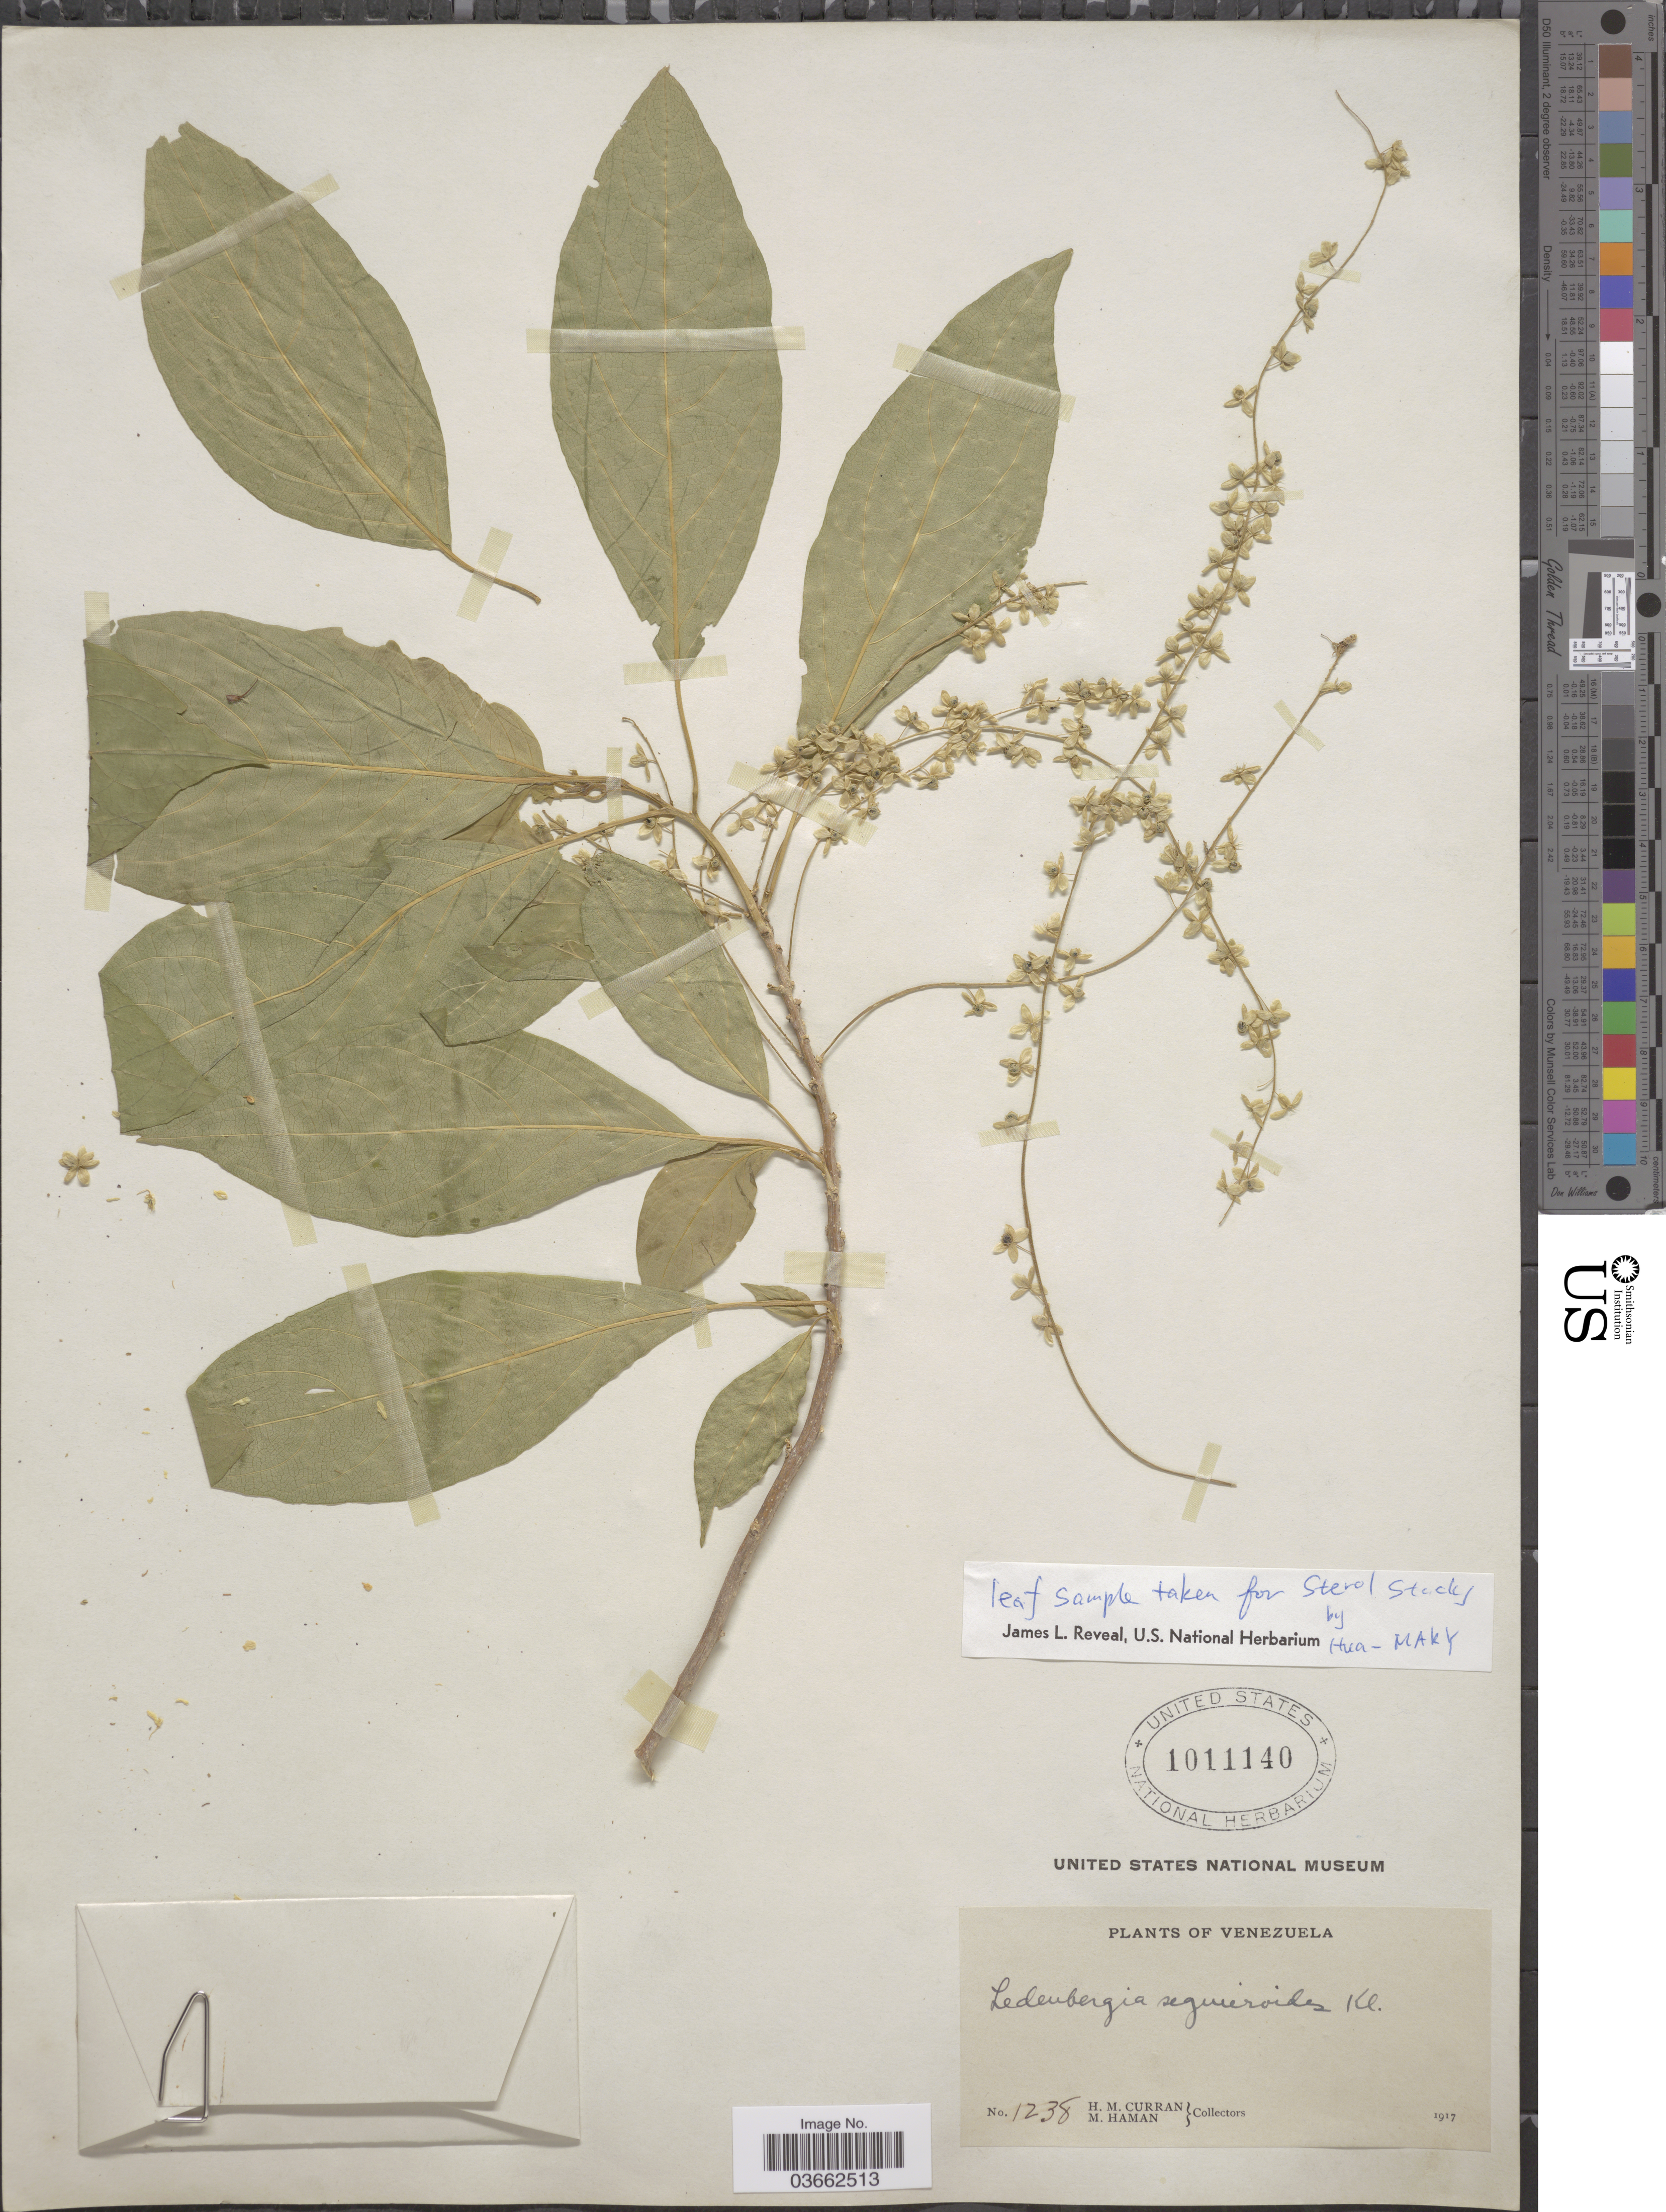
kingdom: Plantae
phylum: Tracheophyta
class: Magnoliopsida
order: Caryophyllales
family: Phytolaccaceae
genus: Flueckigera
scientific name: Flueckigera seguierodes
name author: (Klotzsch ex Moq.) Kuntze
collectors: H. M. Curran & M. Haman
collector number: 1238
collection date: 1917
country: Venezuela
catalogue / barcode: US 1011140